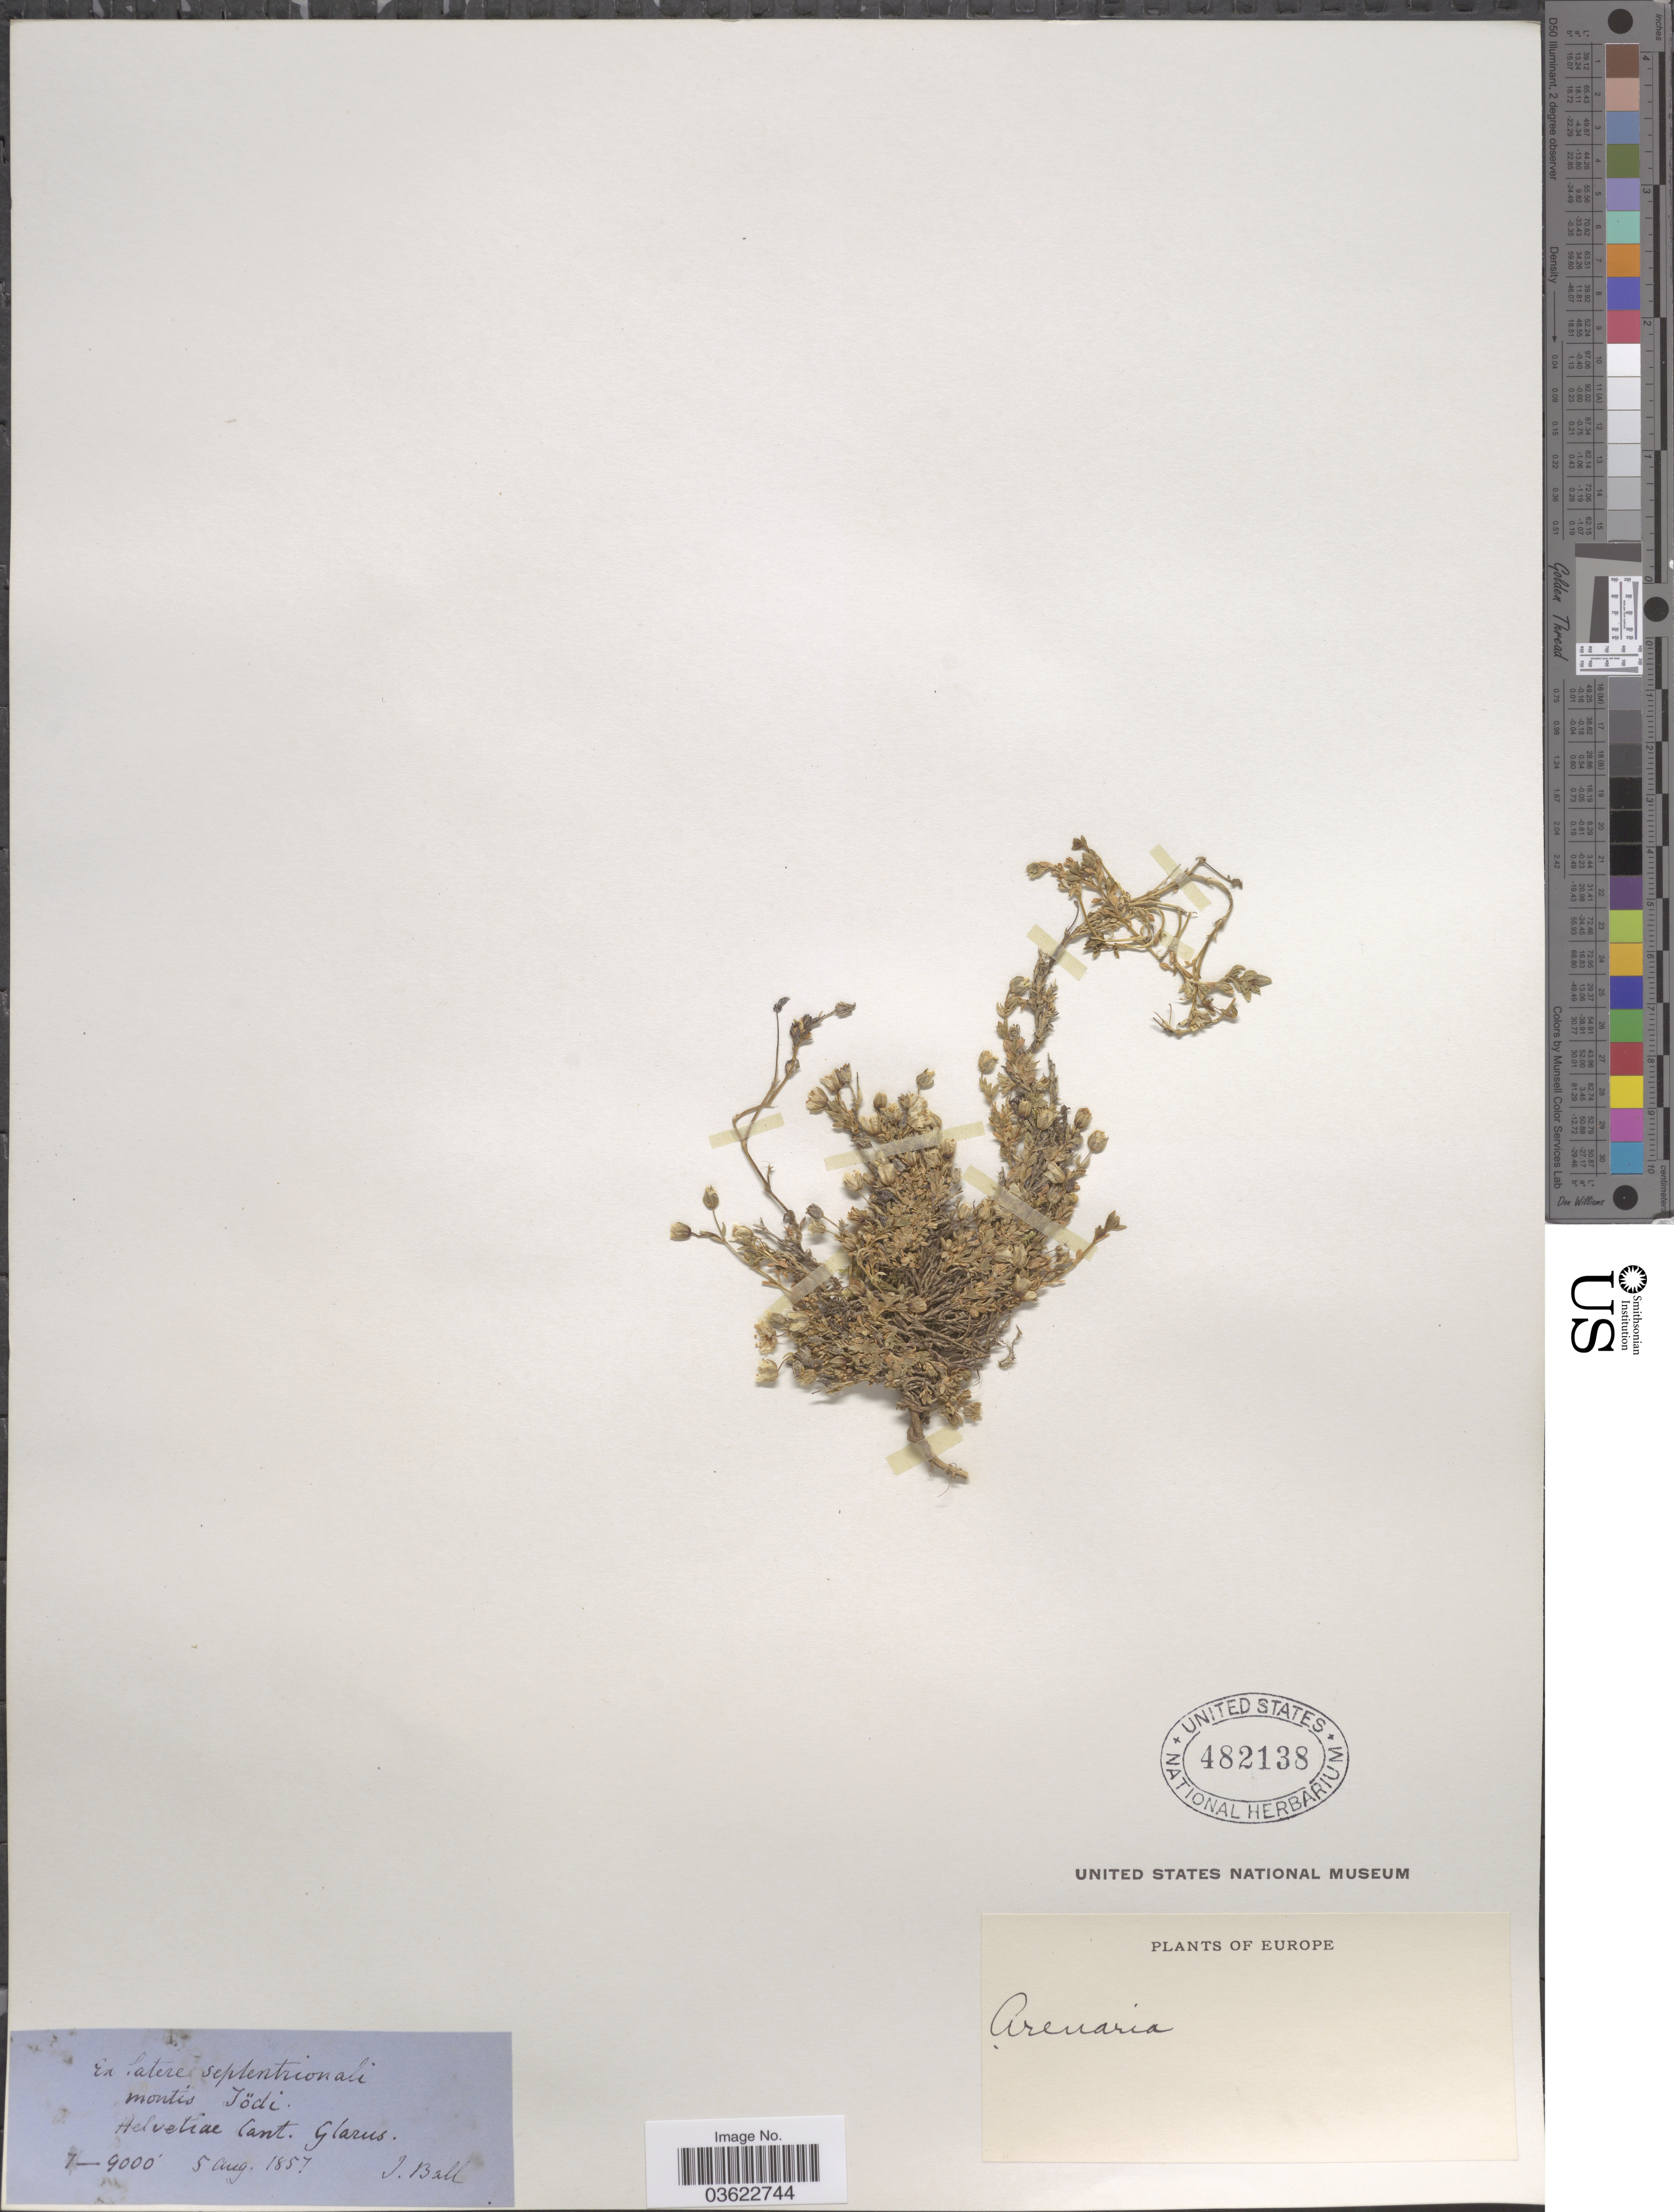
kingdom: Plantae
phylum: Tracheophyta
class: Magnoliopsida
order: Caryophyllales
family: Caryophyllaceae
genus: Arenaria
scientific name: Arenaria sp.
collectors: J. Ball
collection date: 1857-08-05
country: Switzerland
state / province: Glarus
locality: Ex latere septentrionali, montis Tödi. Helvetiae Cant. Glarus.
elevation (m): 2134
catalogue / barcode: US 482138